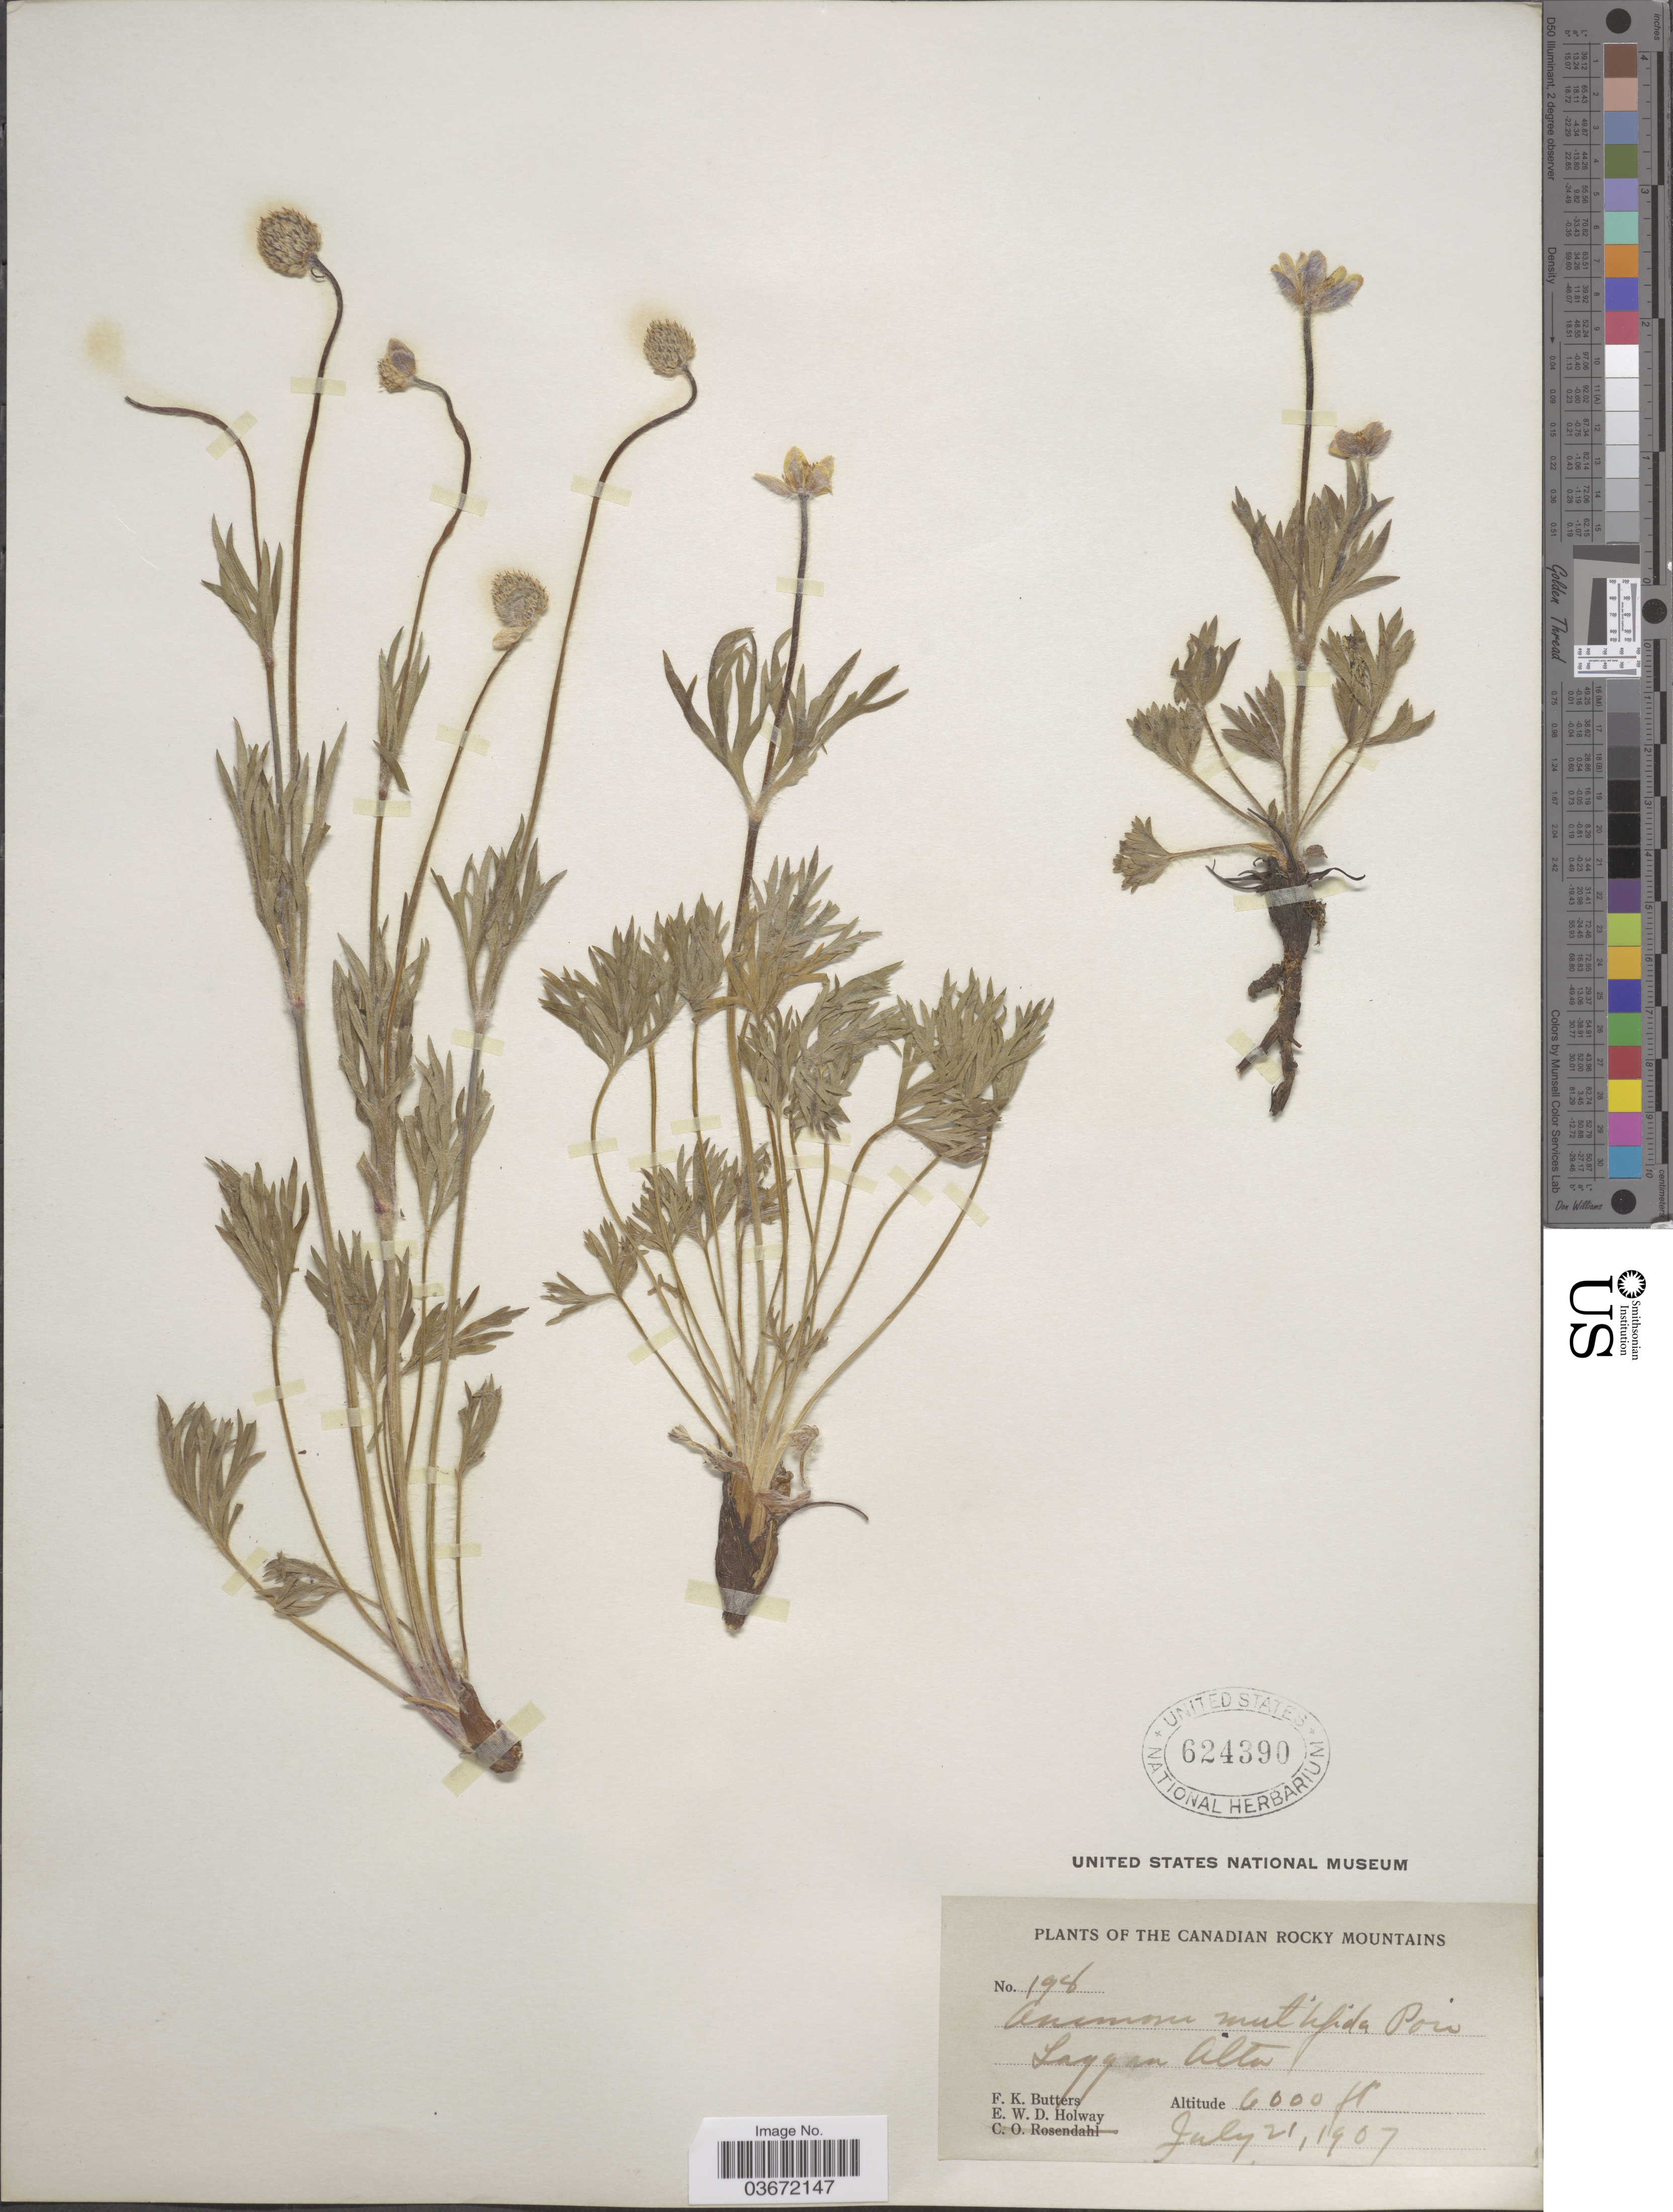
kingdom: Plantae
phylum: Tracheophyta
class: Magnoliopsida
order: Ranunculales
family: Ranunculaceae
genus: Anemone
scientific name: Anemone multifida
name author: Poir.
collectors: F. K. Butters & E. W. D. Holway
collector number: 198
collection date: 1907-07-21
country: Canada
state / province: Alberta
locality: The Canadian Rocky Mountains. Laggan Alta.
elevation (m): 1829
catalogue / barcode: US 624390